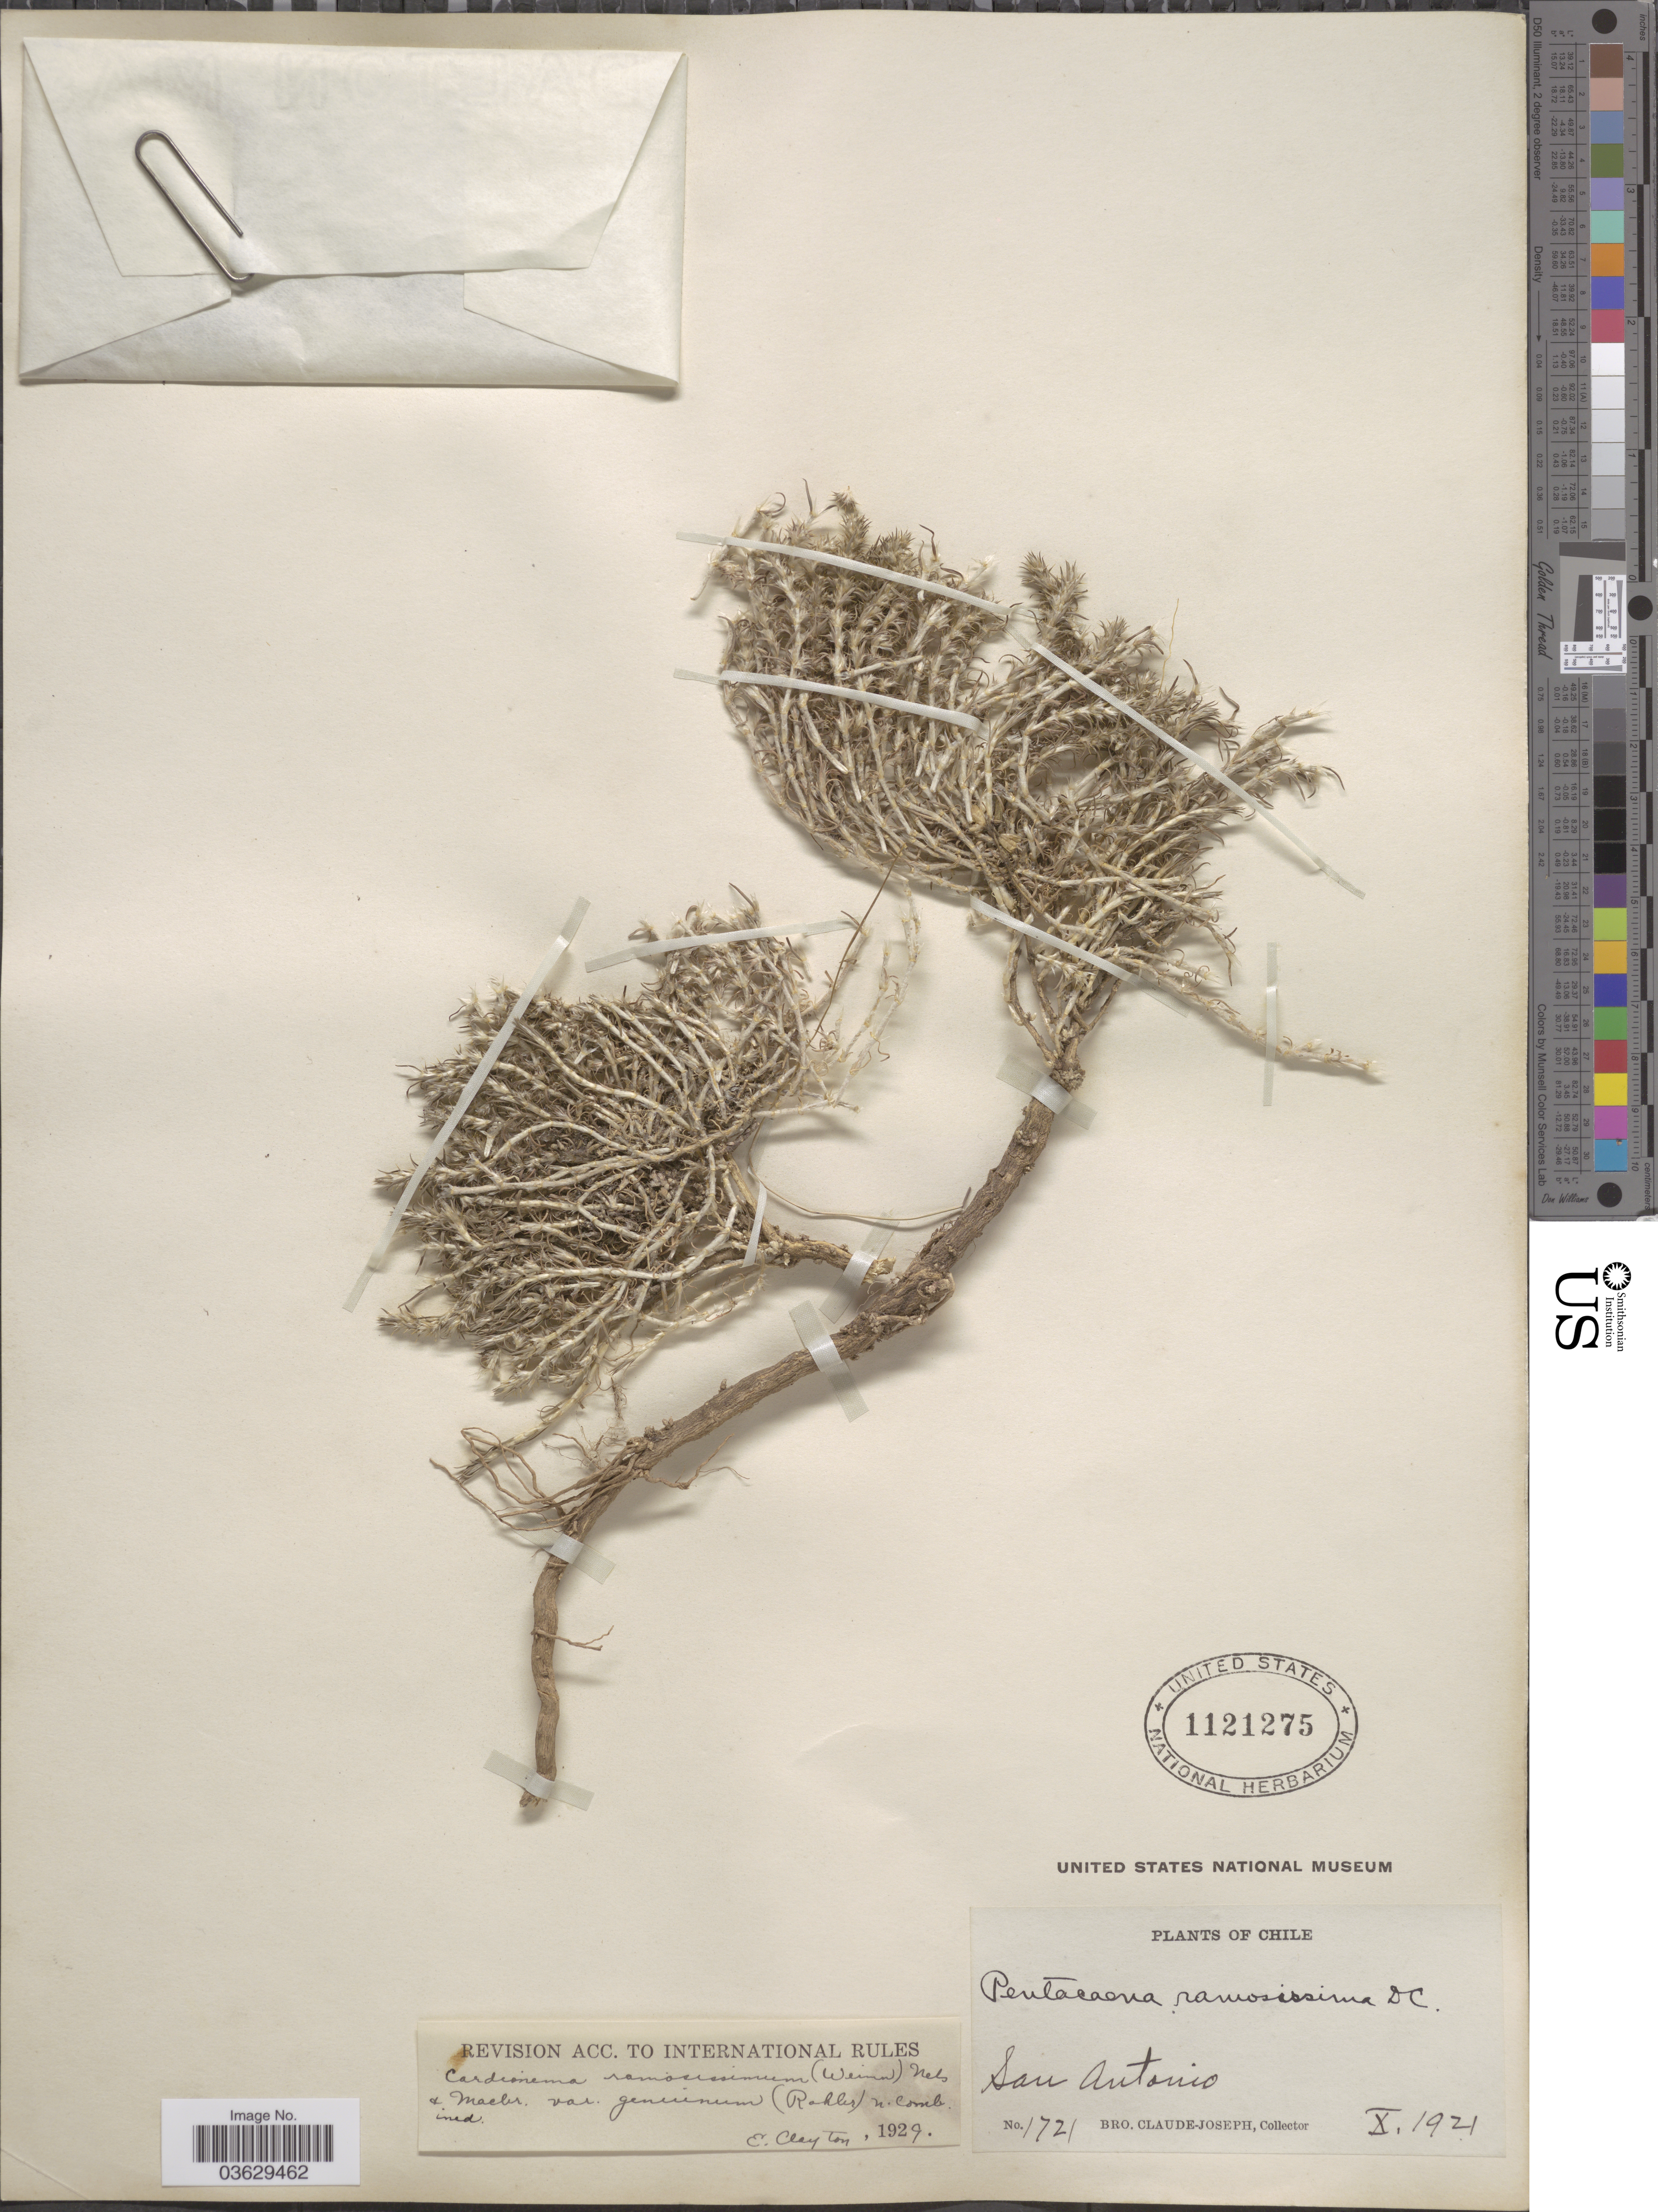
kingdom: Plantae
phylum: Tracheophyta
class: Magnoliopsida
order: Caryophyllales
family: Caryophyllaceae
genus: Cardionema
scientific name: Cardionema ramosissimum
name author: (Weinm.) A. Nelson & J.F. Macbr.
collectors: Bro. Claude-Joseph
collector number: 1721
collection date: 1921-10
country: Chile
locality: San Antonio.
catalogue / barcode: US 1121275